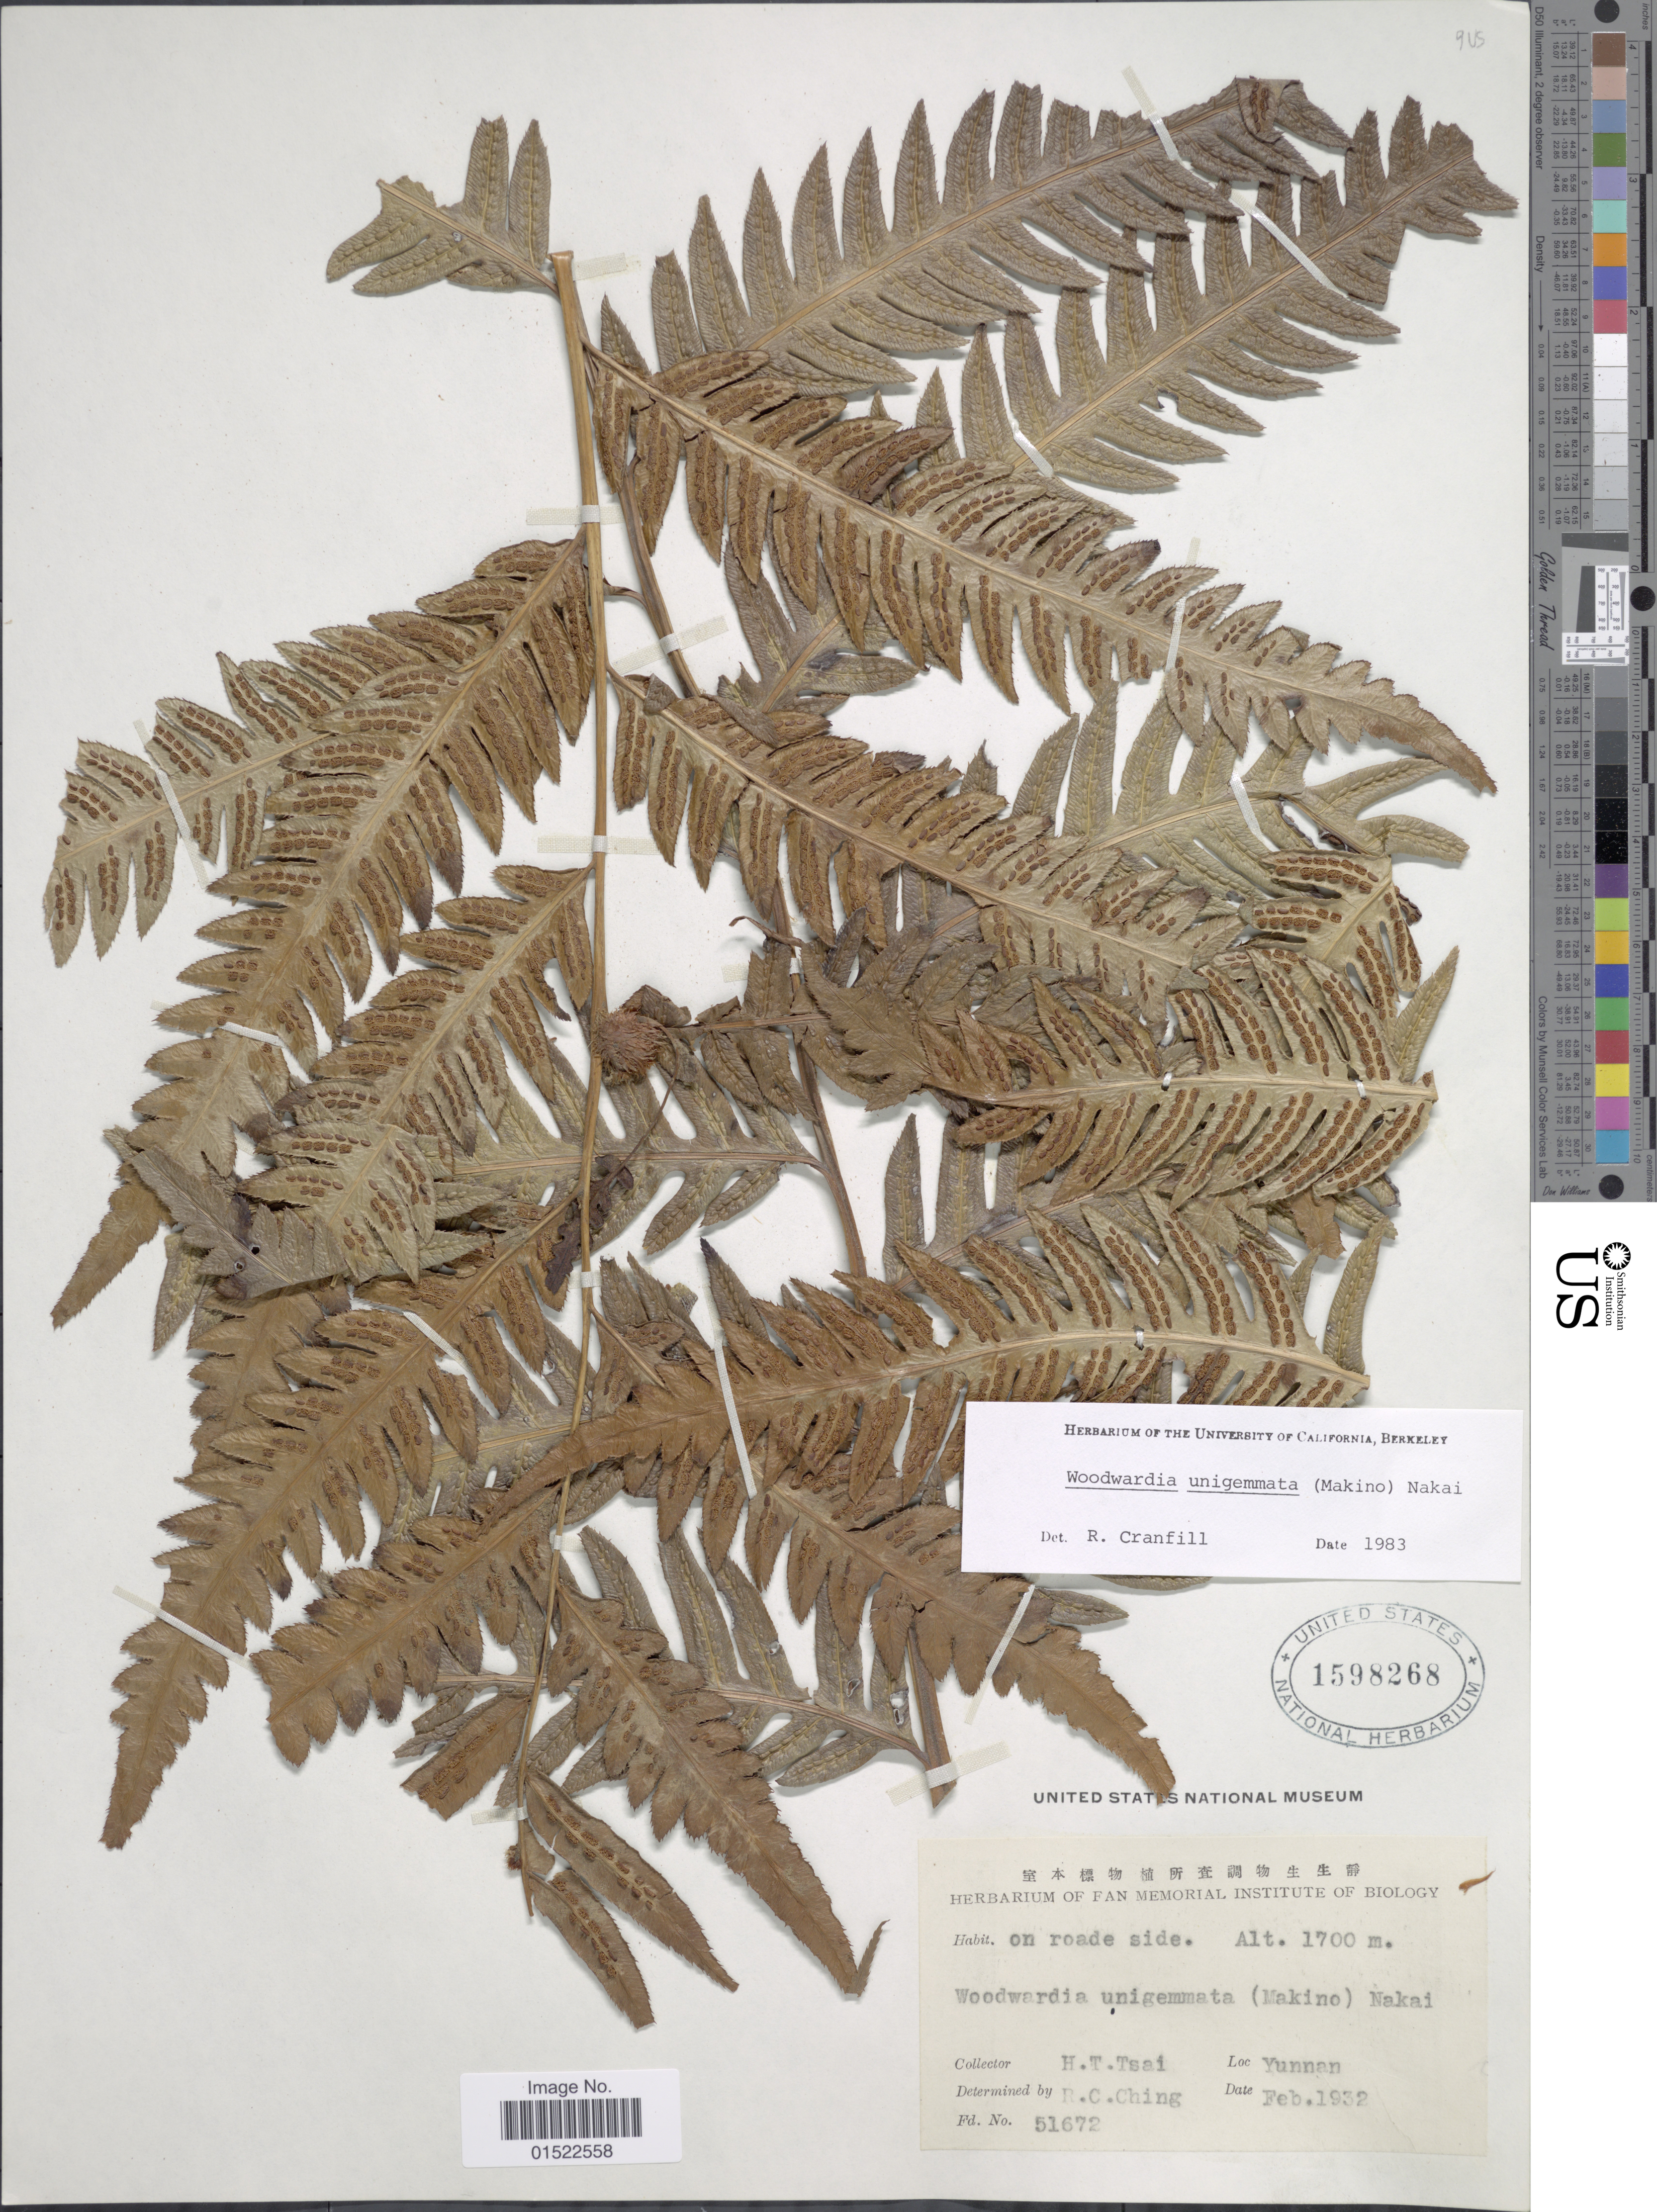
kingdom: Plantae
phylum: Tracheophyta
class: Polypodiopsida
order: Polypodiales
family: Blechnaceae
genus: Woodwardia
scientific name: Woodwardia unigemmata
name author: (Makino) Nakai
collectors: H. Tsai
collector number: fd 51672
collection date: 1932-12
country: China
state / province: Yunnan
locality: (makino) Nakai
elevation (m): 1700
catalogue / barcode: US 1598268